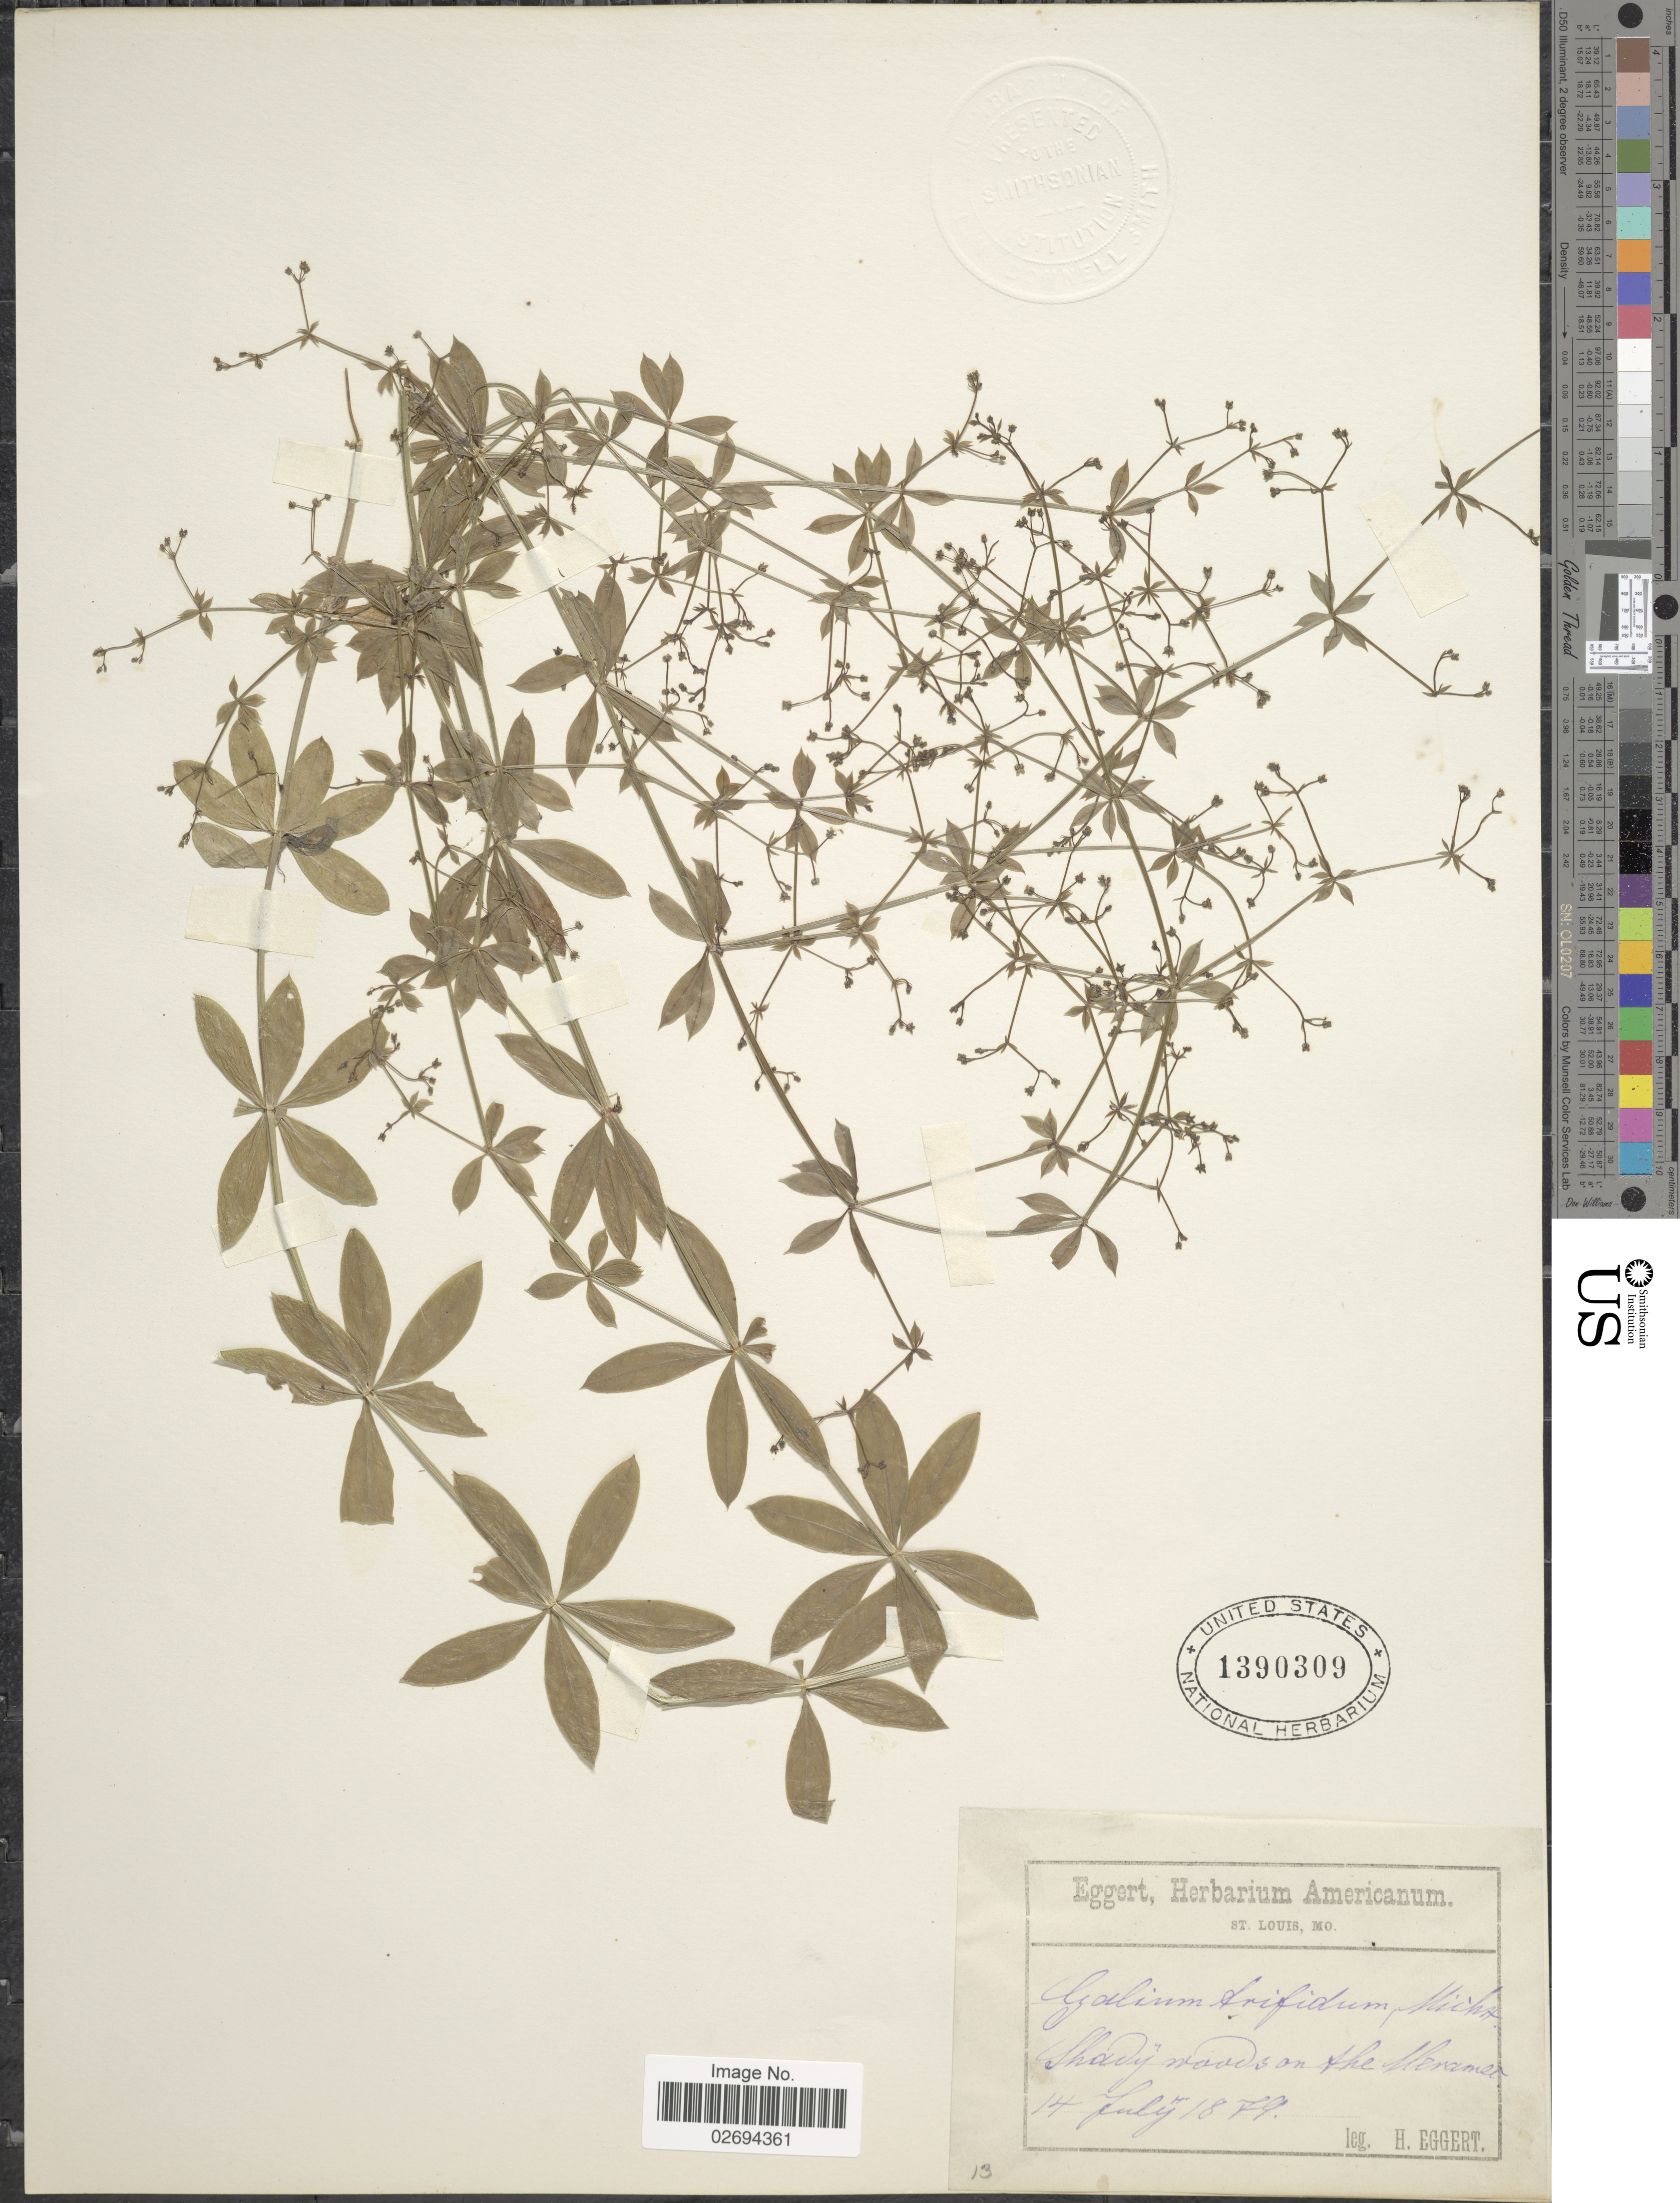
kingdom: Plantae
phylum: Tracheophyta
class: Magnoliopsida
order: Gentianales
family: Rubiaceae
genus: Galium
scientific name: Galium triflorum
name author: Michx.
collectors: H. Eggert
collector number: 13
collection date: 1879-07-14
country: United States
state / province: Missouri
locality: Shady woods on the Meramec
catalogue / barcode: US 1390309